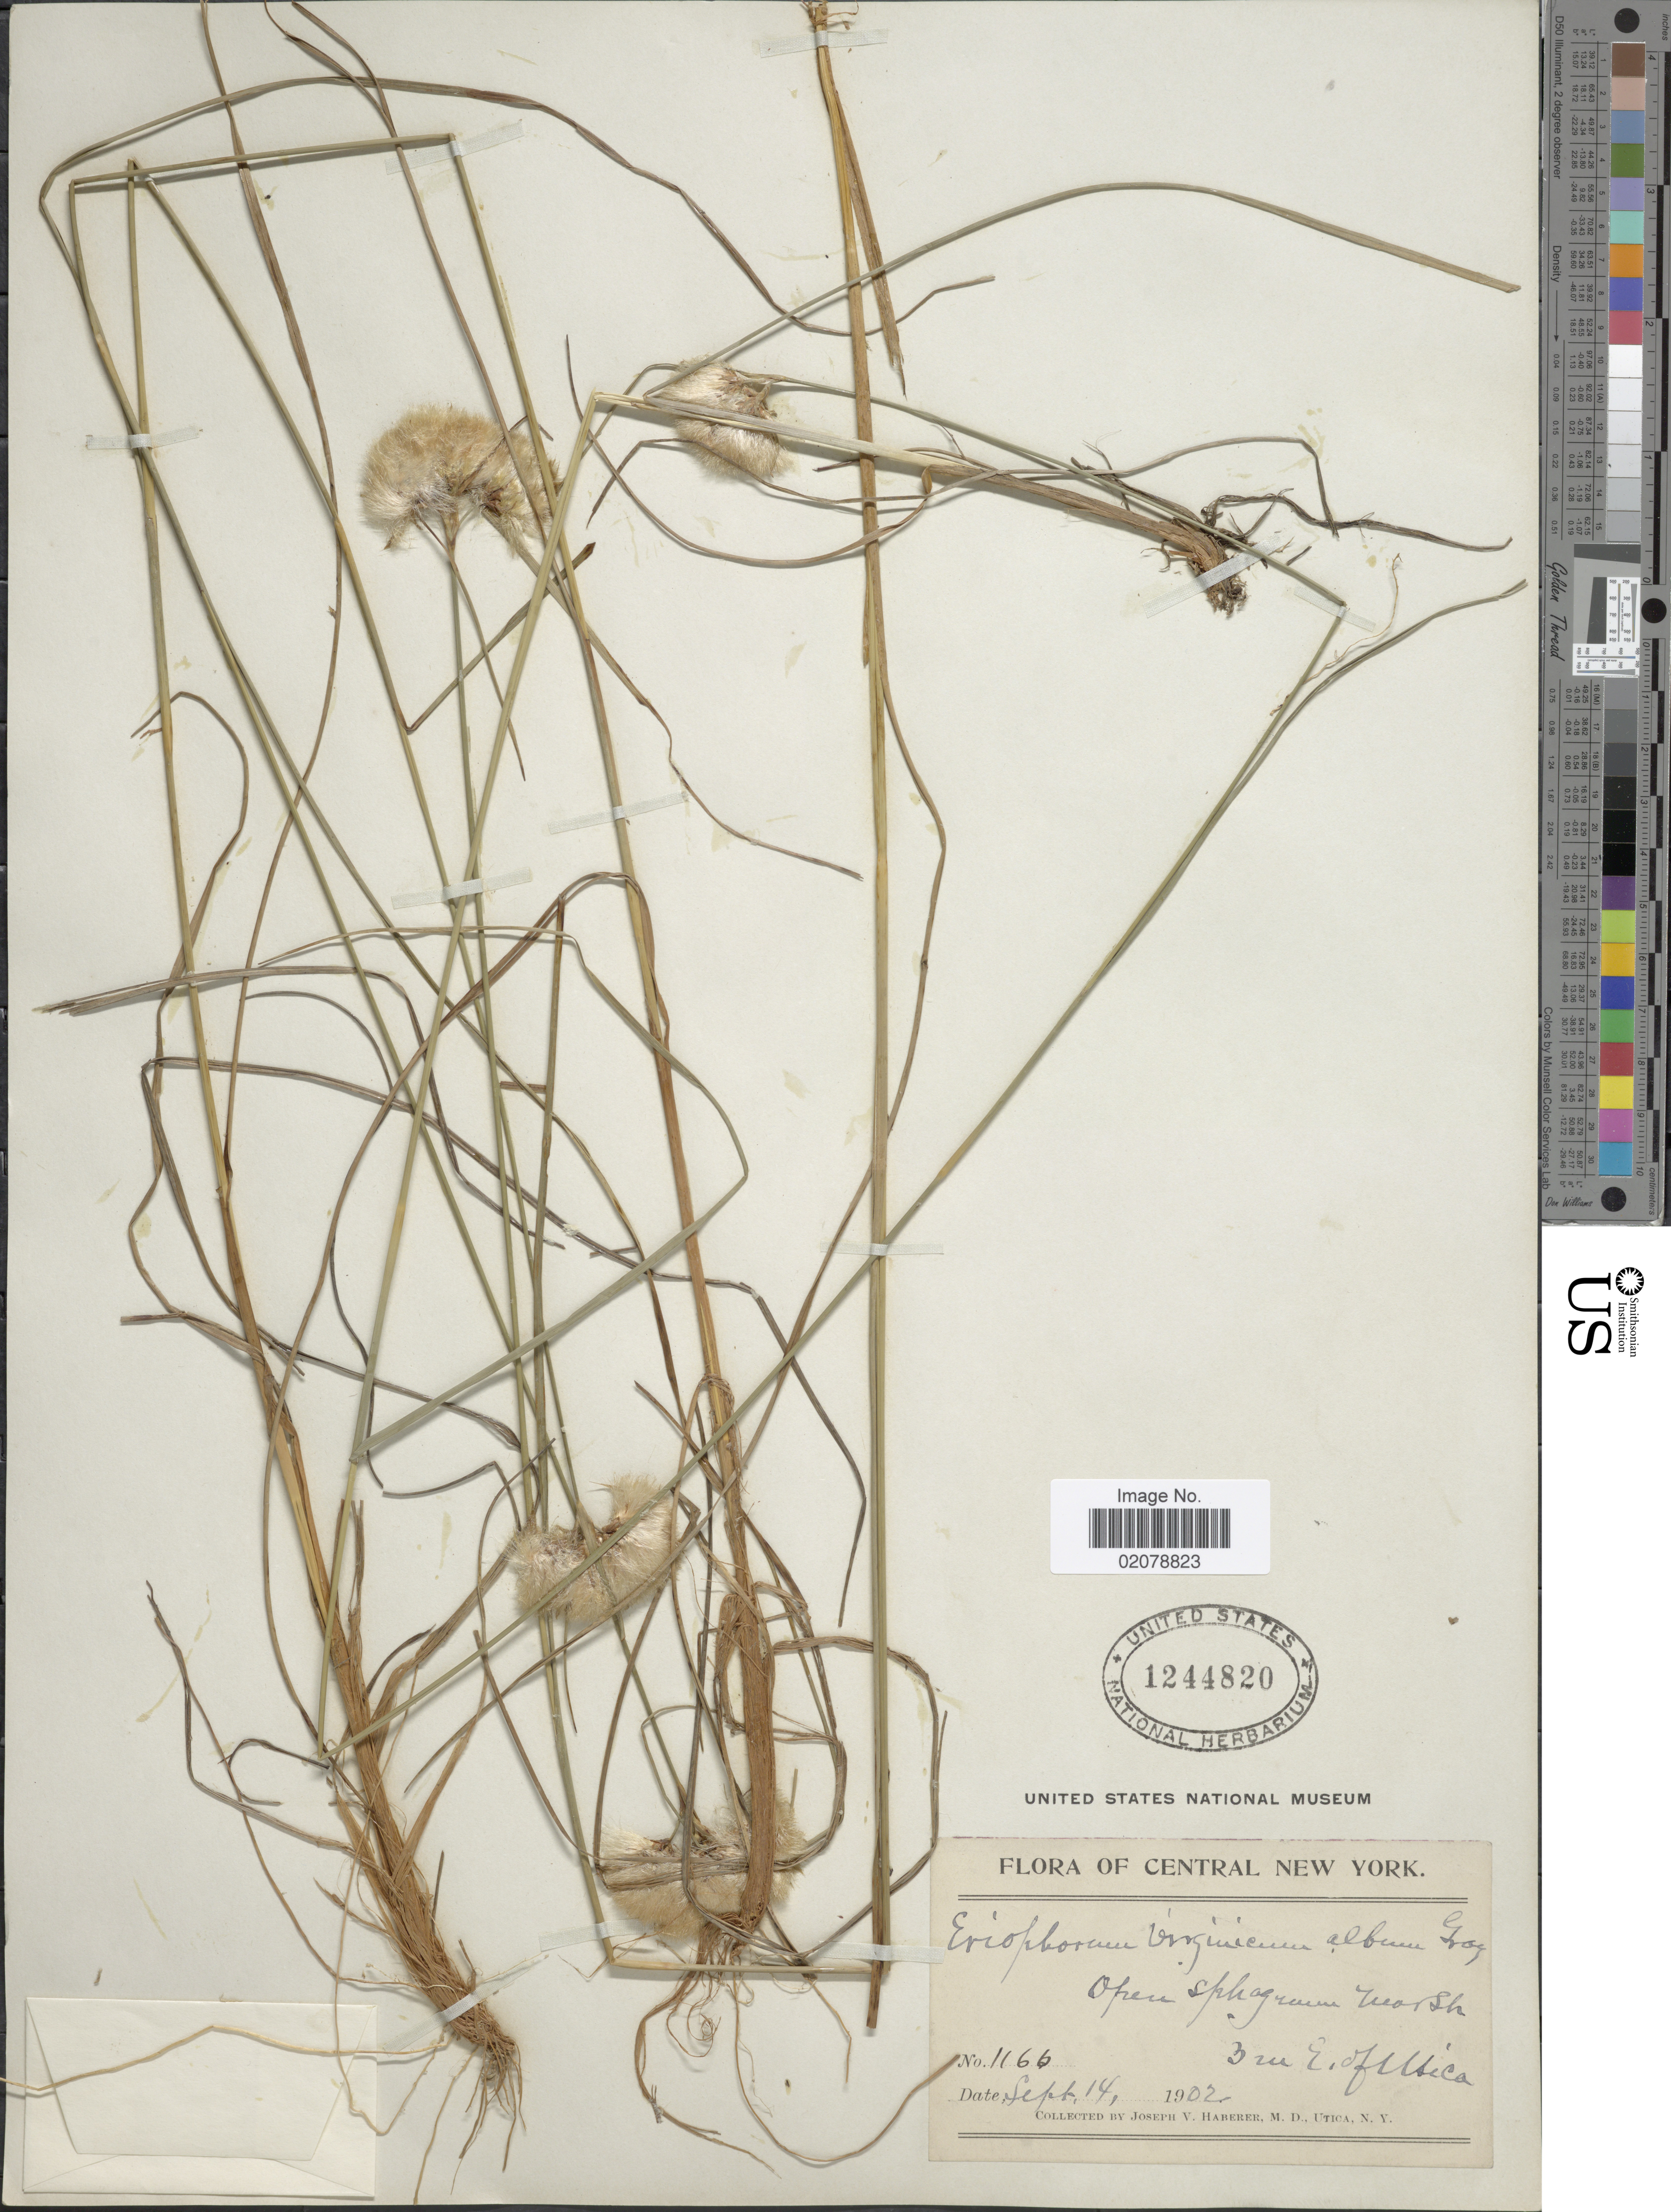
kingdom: Plantae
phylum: Tracheophyta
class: Liliopsida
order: Poales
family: Cyperaceae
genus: Eriophorum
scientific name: Eriophorum virginicum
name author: L.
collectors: J. V. Haberer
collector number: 1166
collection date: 1902-09-14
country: United States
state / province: New York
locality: Central New York. 3 m E. of Utica.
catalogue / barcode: US 1244820